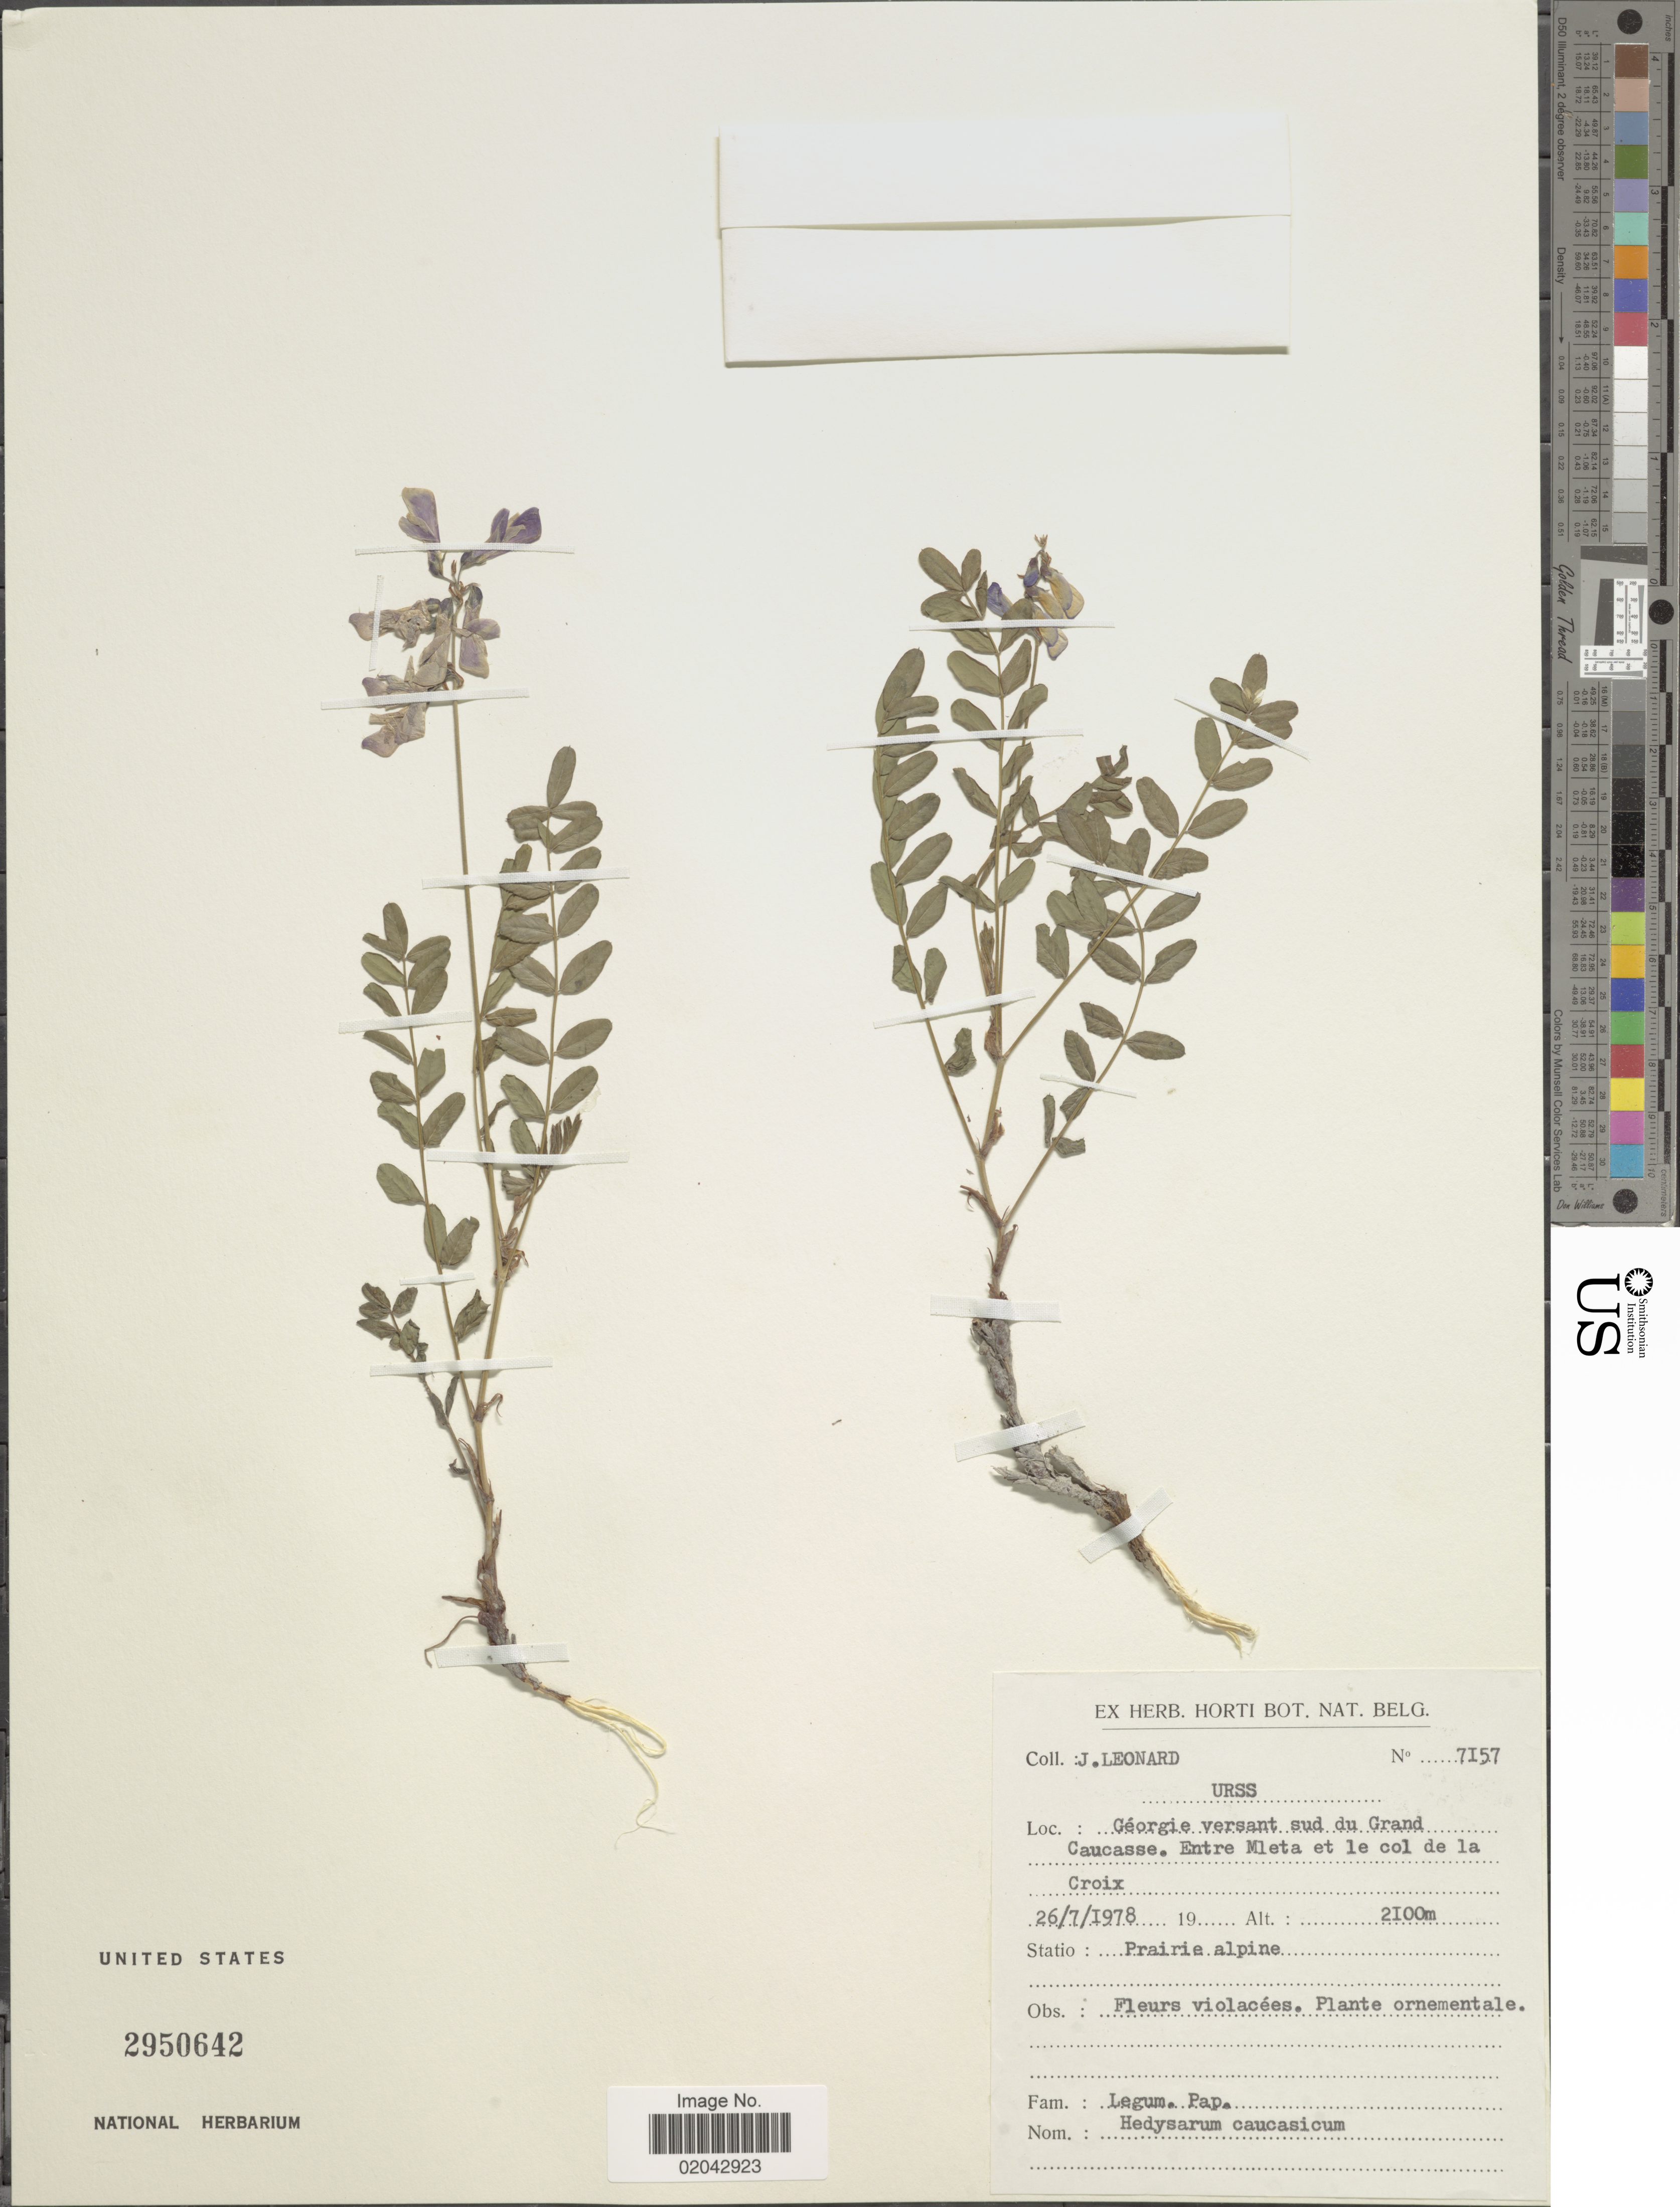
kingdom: Plantae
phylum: Tracheophyta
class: Magnoliopsida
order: Fabales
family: Fabaceae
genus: Hedysarum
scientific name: Hedysarum caucasicum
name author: M. Bieb.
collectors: J. Leonard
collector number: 7157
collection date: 1978-07-26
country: Georgia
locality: Georgie versant sud du Grand Caucasse. Entre Mleta et le col de la Croix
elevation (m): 2100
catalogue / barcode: US 2950642